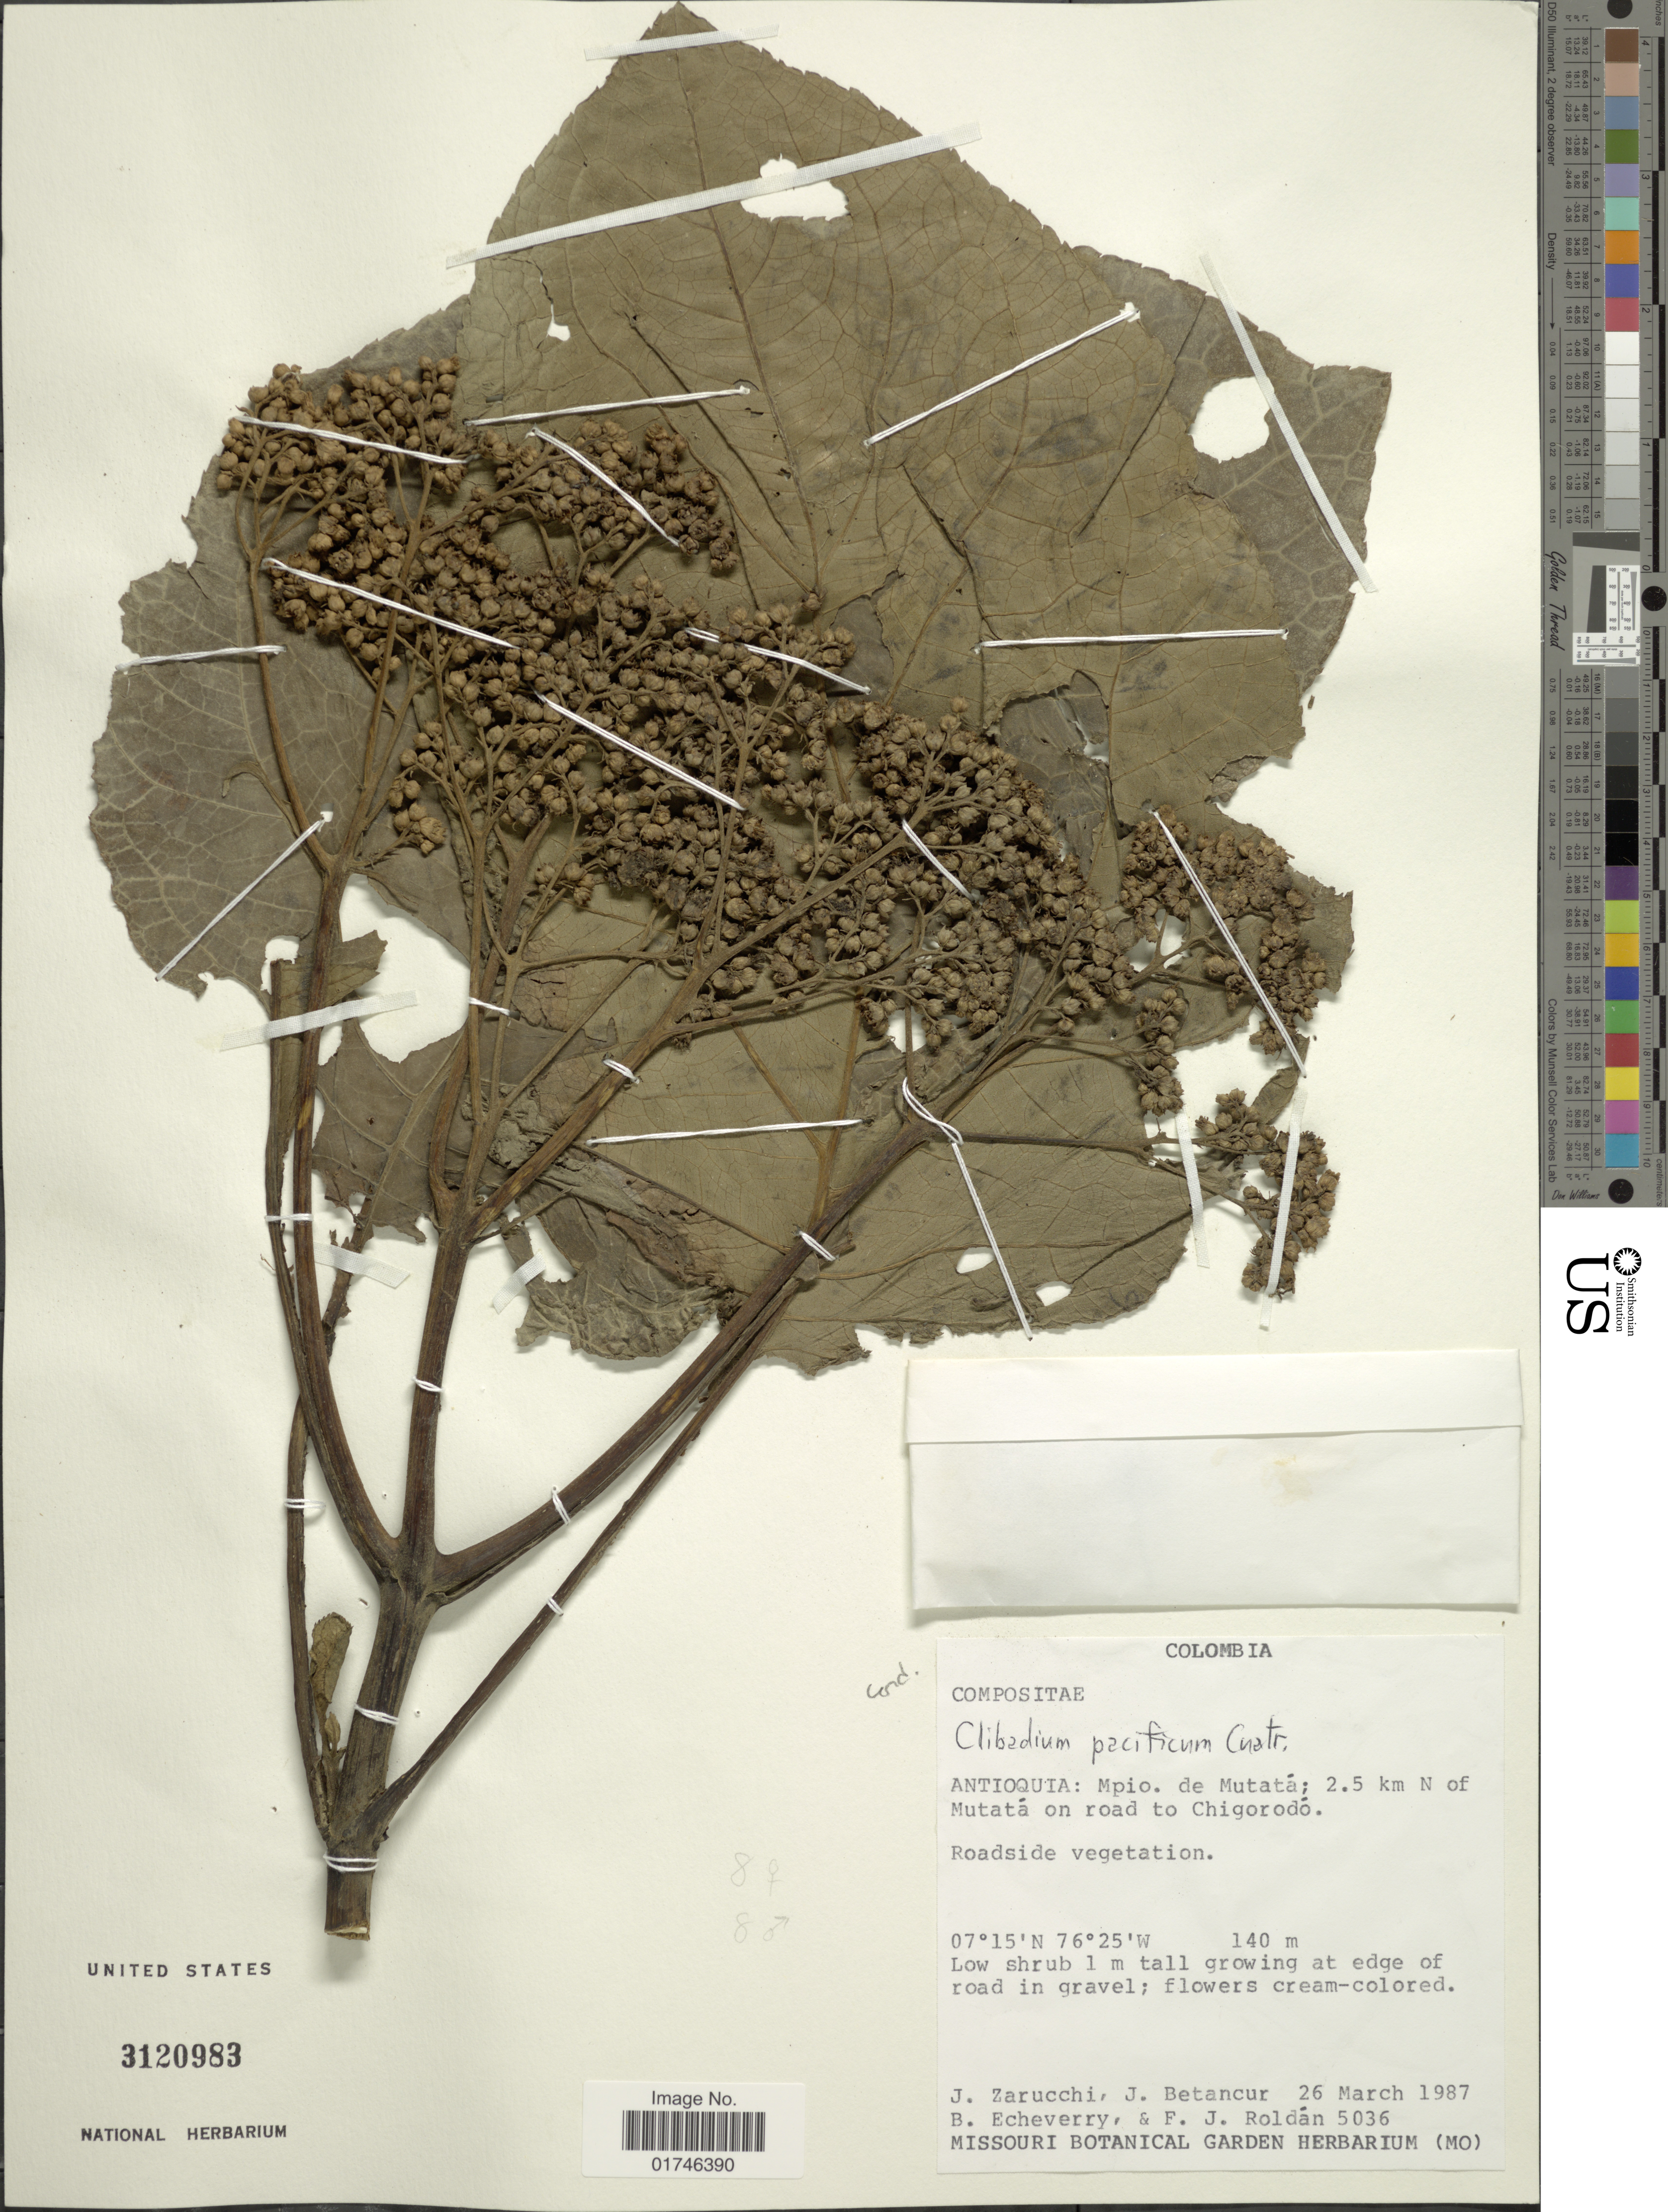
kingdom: Plantae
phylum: Tracheophyta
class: Magnoliopsida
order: Asterales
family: Asteraceae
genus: Clibadium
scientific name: Clibadium cordatum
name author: Cuatrec.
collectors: J. L. Zarucchi, J. C. Betancur, B. Echeverry & F. J. Roldán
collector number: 5036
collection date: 1987-03-26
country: Colombia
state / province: Antioquia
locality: Antioquia: Mpio. de Mutata; 2.5 km N of Mutata on road to Chigorodo.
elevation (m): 140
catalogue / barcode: US 3120983